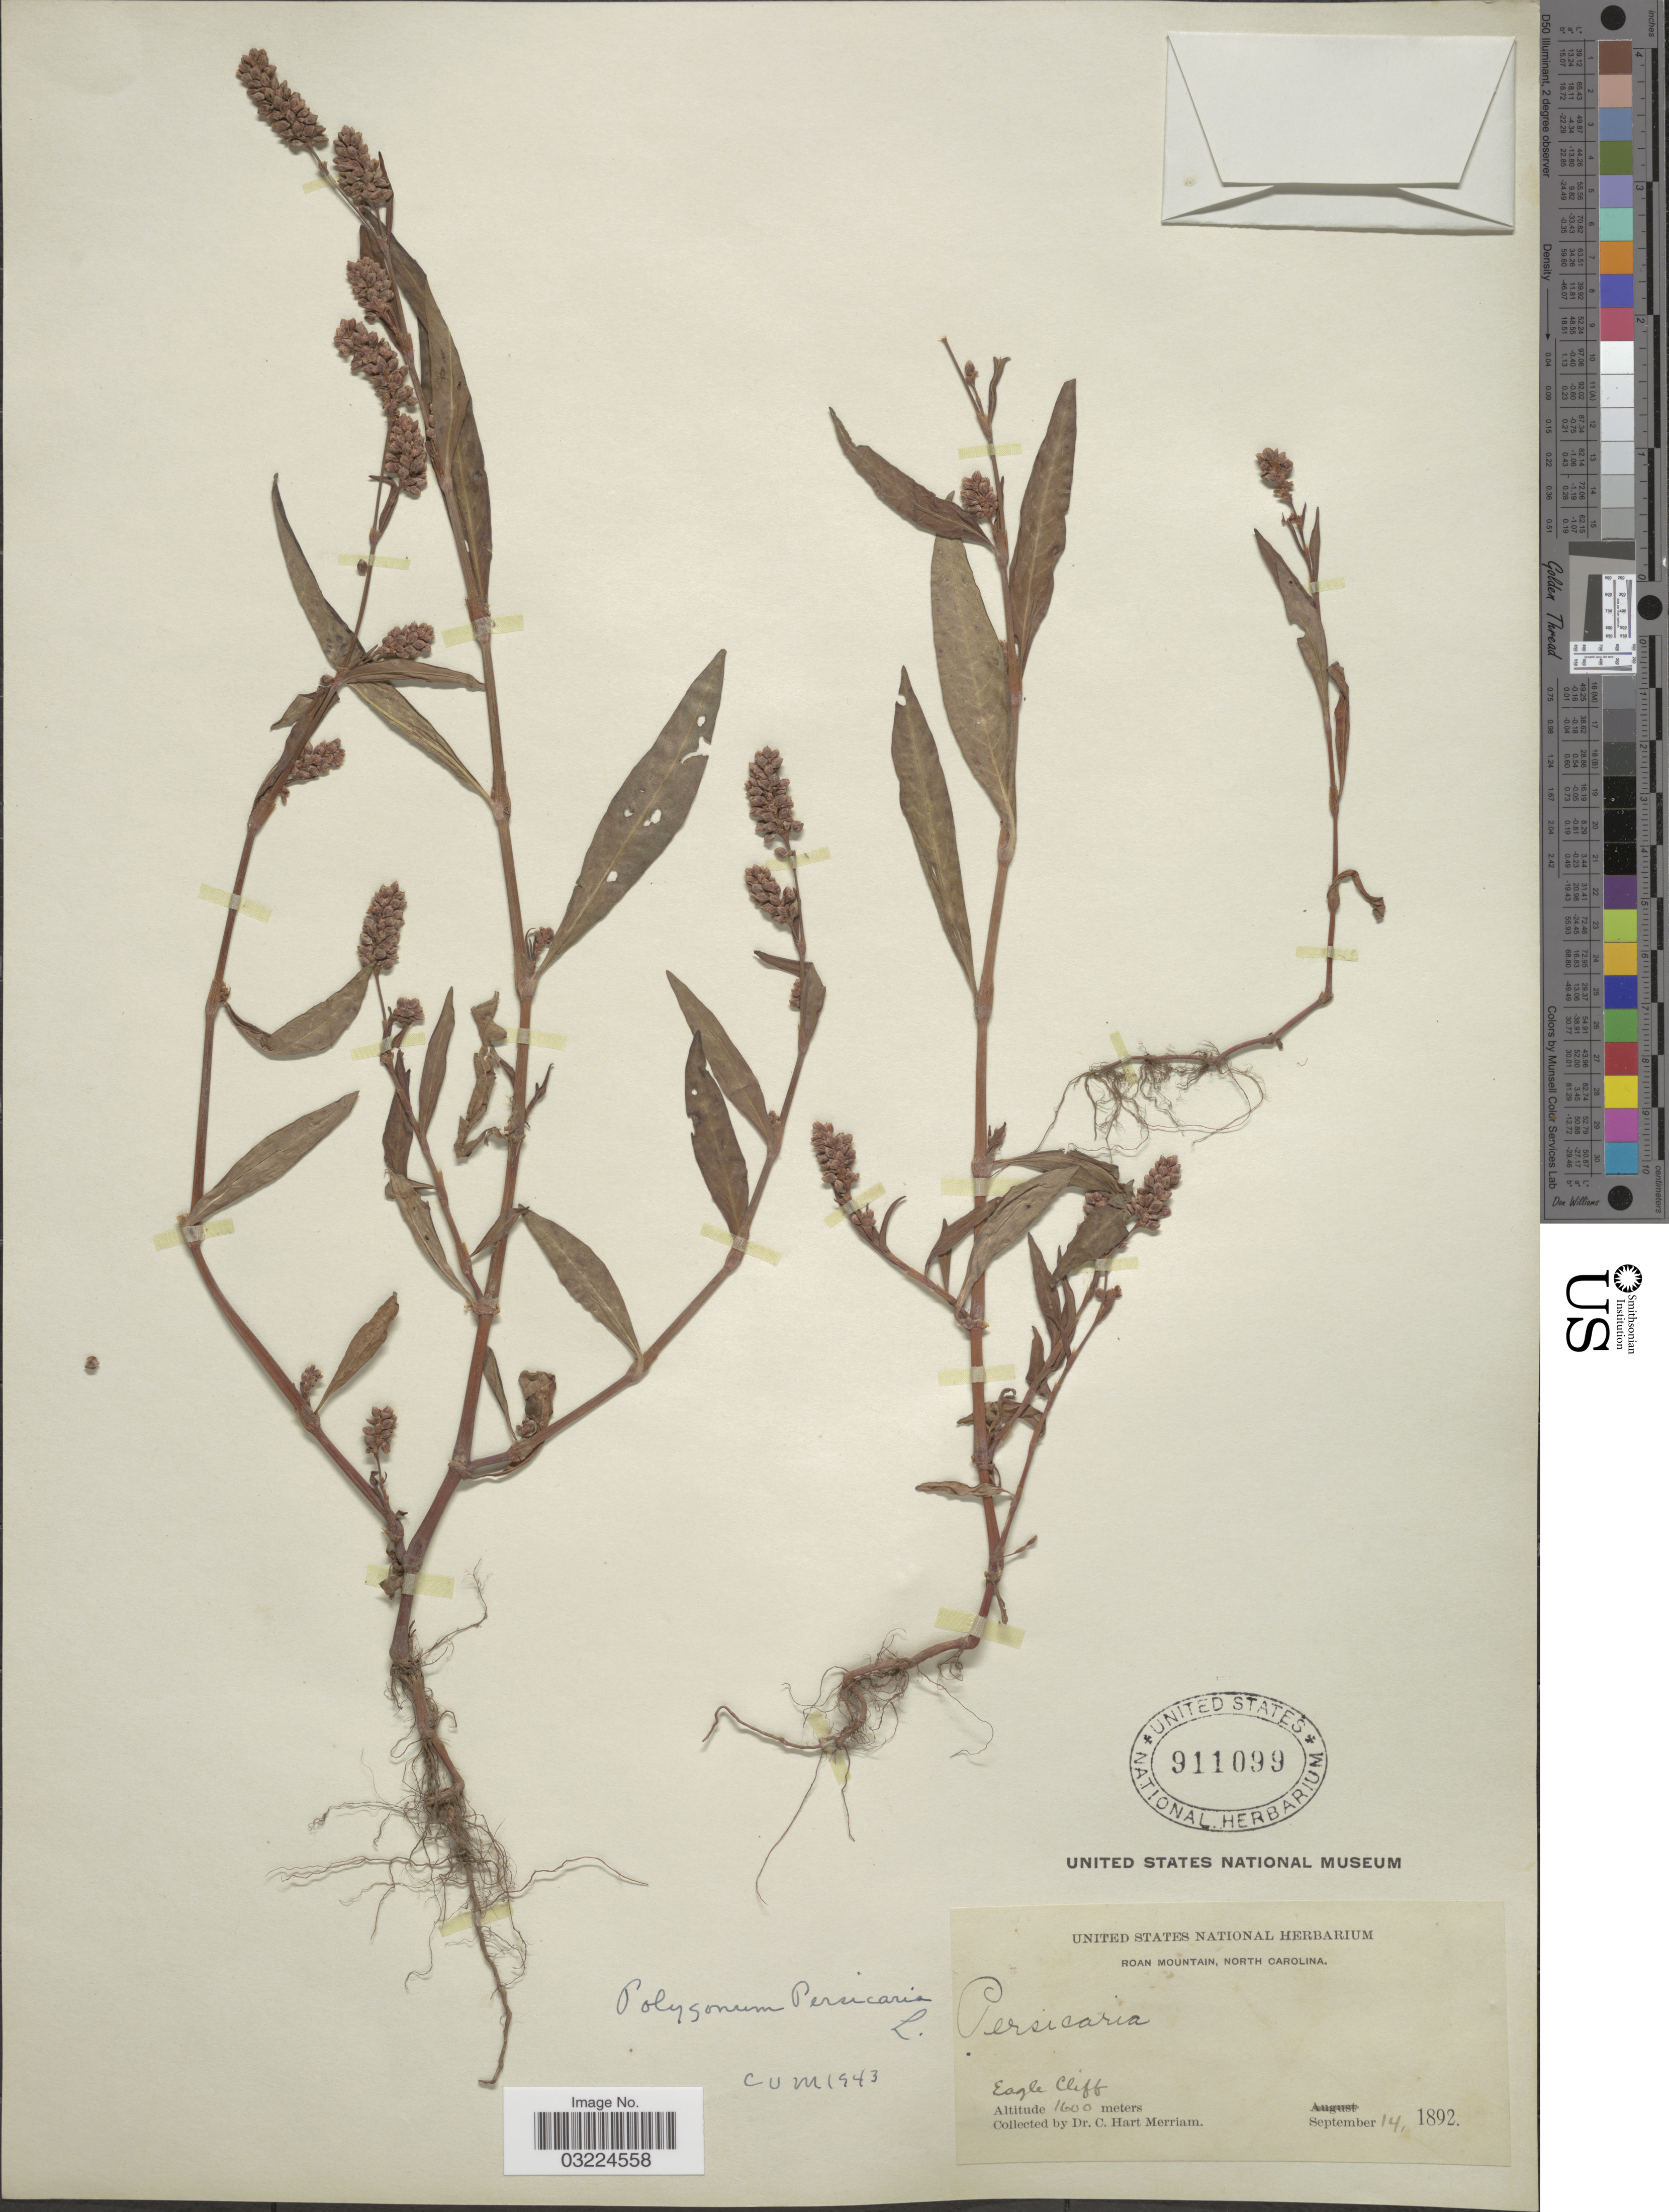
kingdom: Plantae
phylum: Tracheophyta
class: Magnoliopsida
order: Caryophyllales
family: Polygonaceae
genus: Persicaria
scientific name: Persicaria maculosa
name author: S.F. Gray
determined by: Atha, D. E.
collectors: C. Merriam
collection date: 1892-09-14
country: United States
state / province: North Carolina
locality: Roan Mountain. Eagle Cliff.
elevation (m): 1600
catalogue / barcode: US 911099